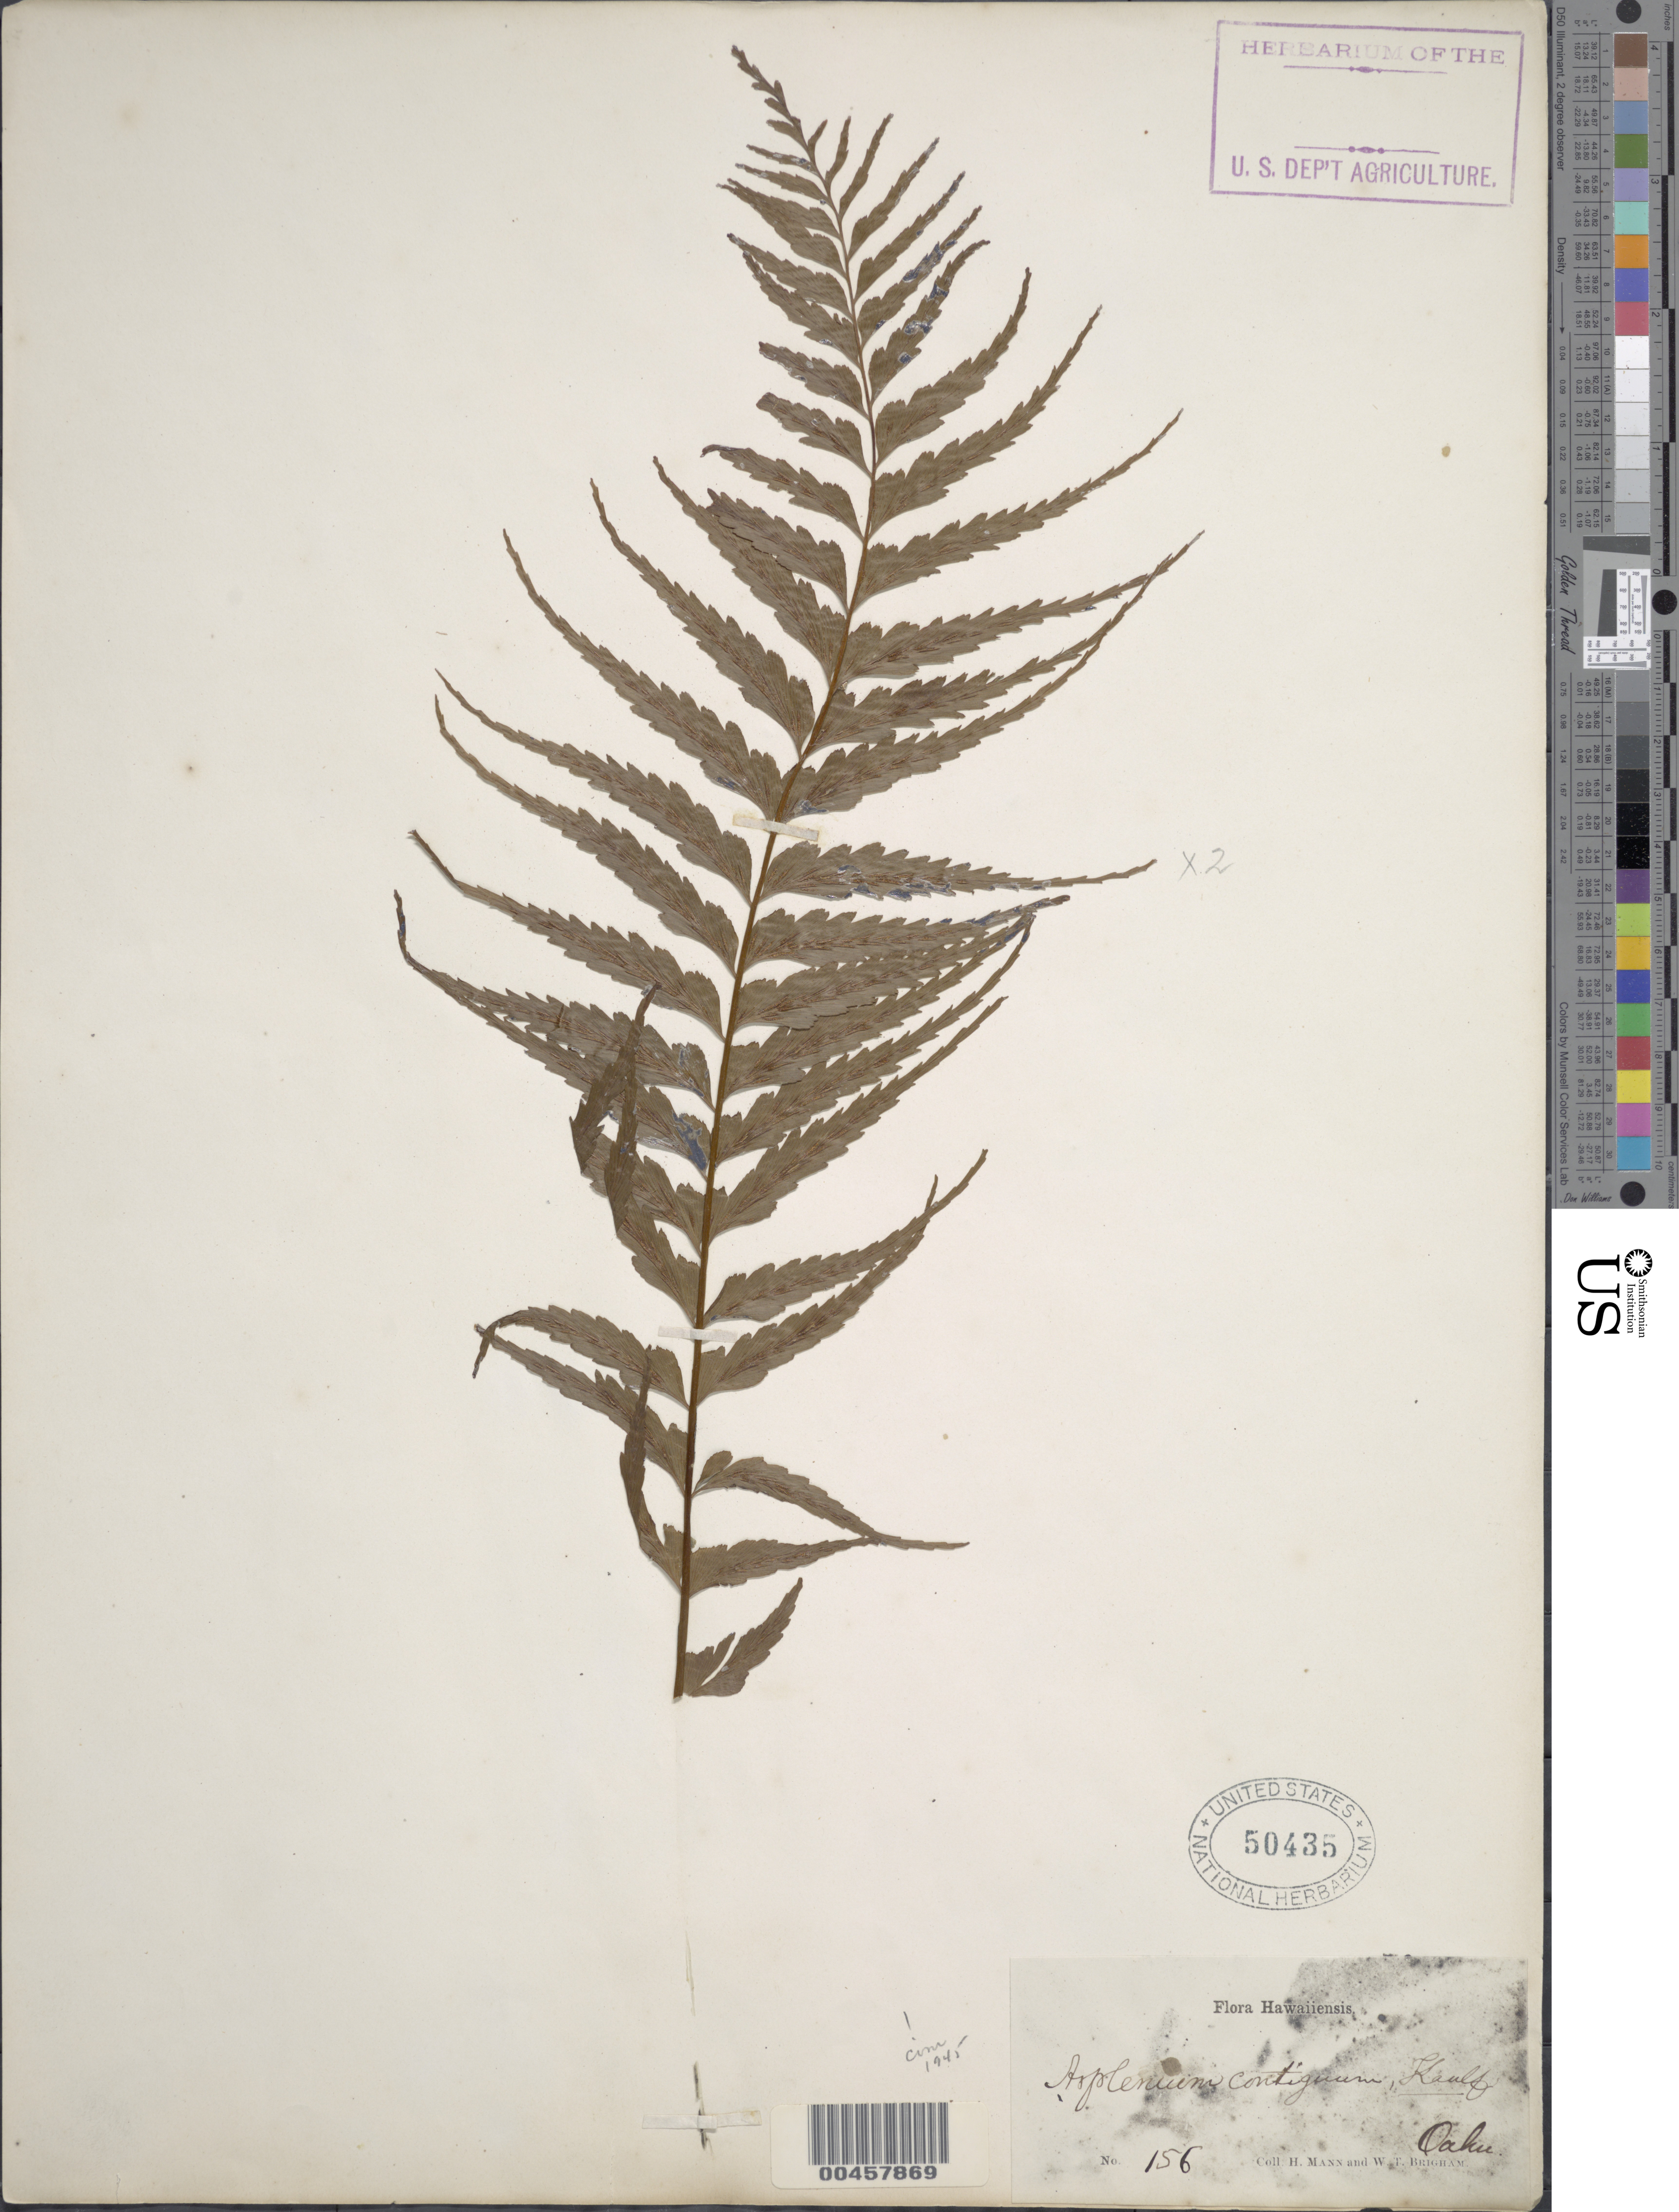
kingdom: Plantae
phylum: Tracheophyta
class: Polypodiopsida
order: Polypodiales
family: Aspleniaceae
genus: Asplenium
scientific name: Asplenium contiguum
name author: Kaulf.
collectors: H. Mann & W. T. Brigham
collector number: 156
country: United States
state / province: Hawaii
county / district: Honolulu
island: Oahu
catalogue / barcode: US 50435